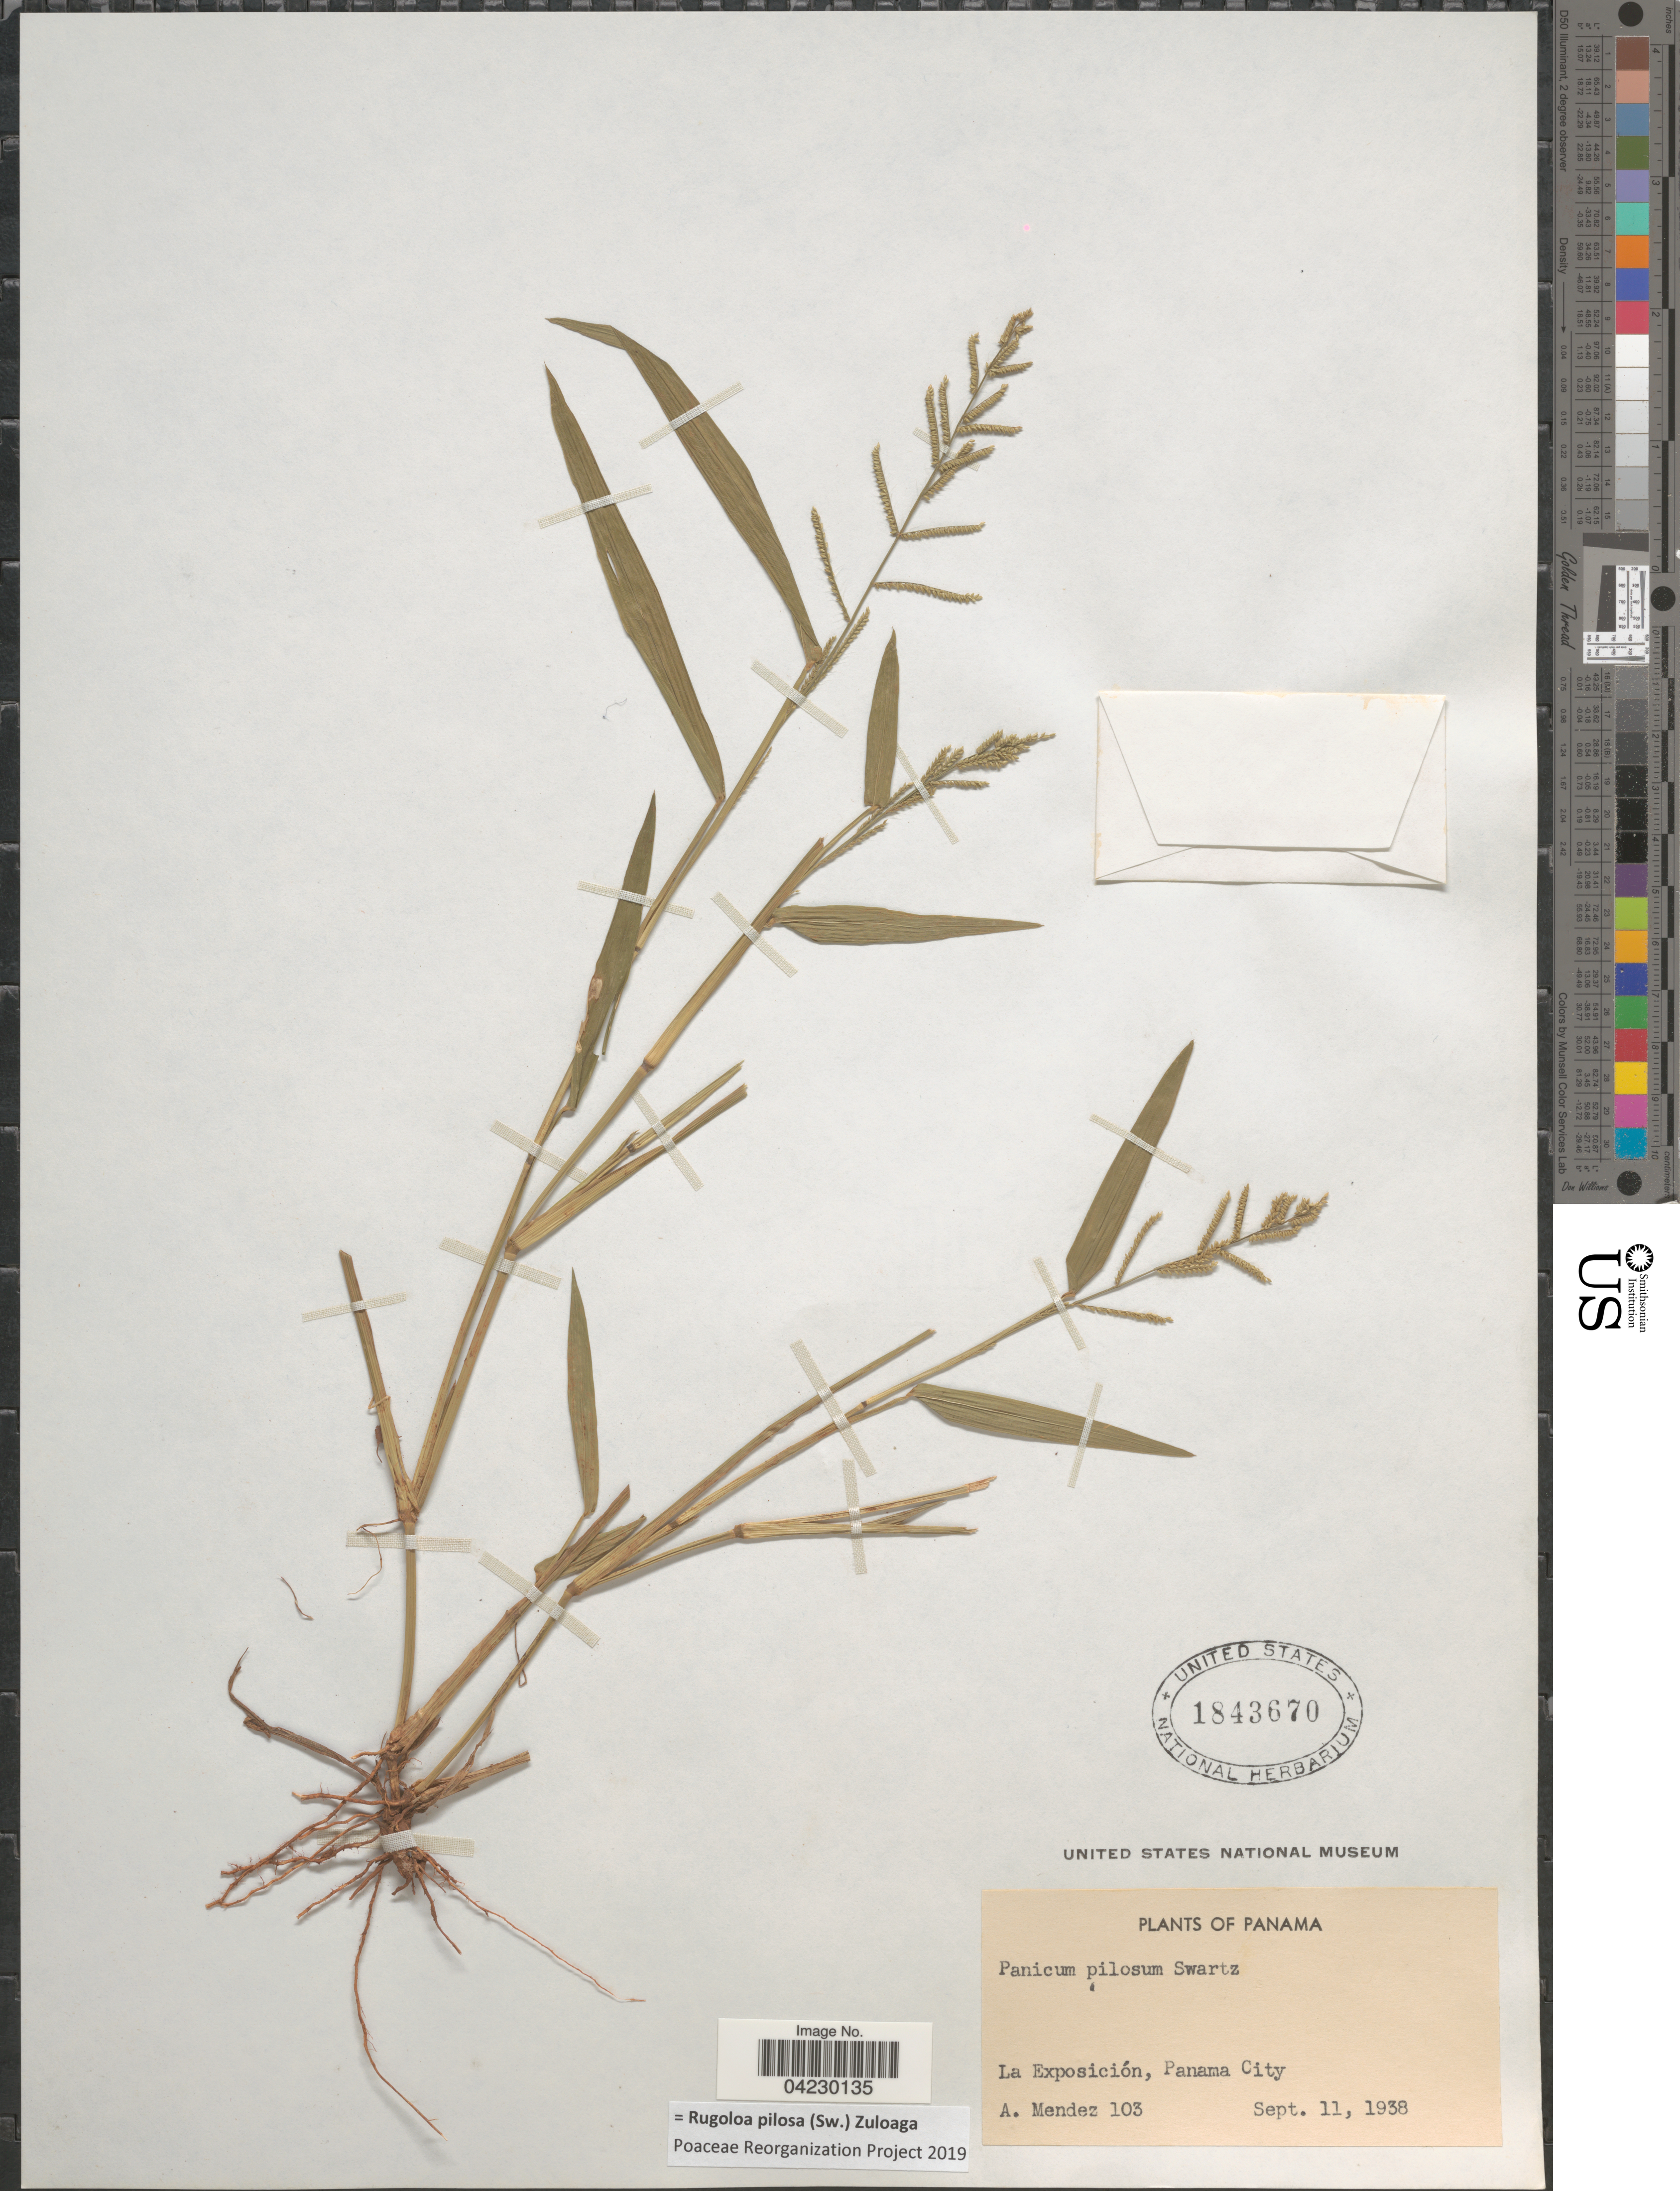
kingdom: Plantae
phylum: Tracheophyta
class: Liliopsida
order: Poales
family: Poaceae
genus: Rugoloa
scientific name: Rugoloa pilosa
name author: (Sw.) Zuloaga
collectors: A. Mendez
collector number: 103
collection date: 1938-09-11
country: Panama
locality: La Exposición, Panama City.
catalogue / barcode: US 1843670